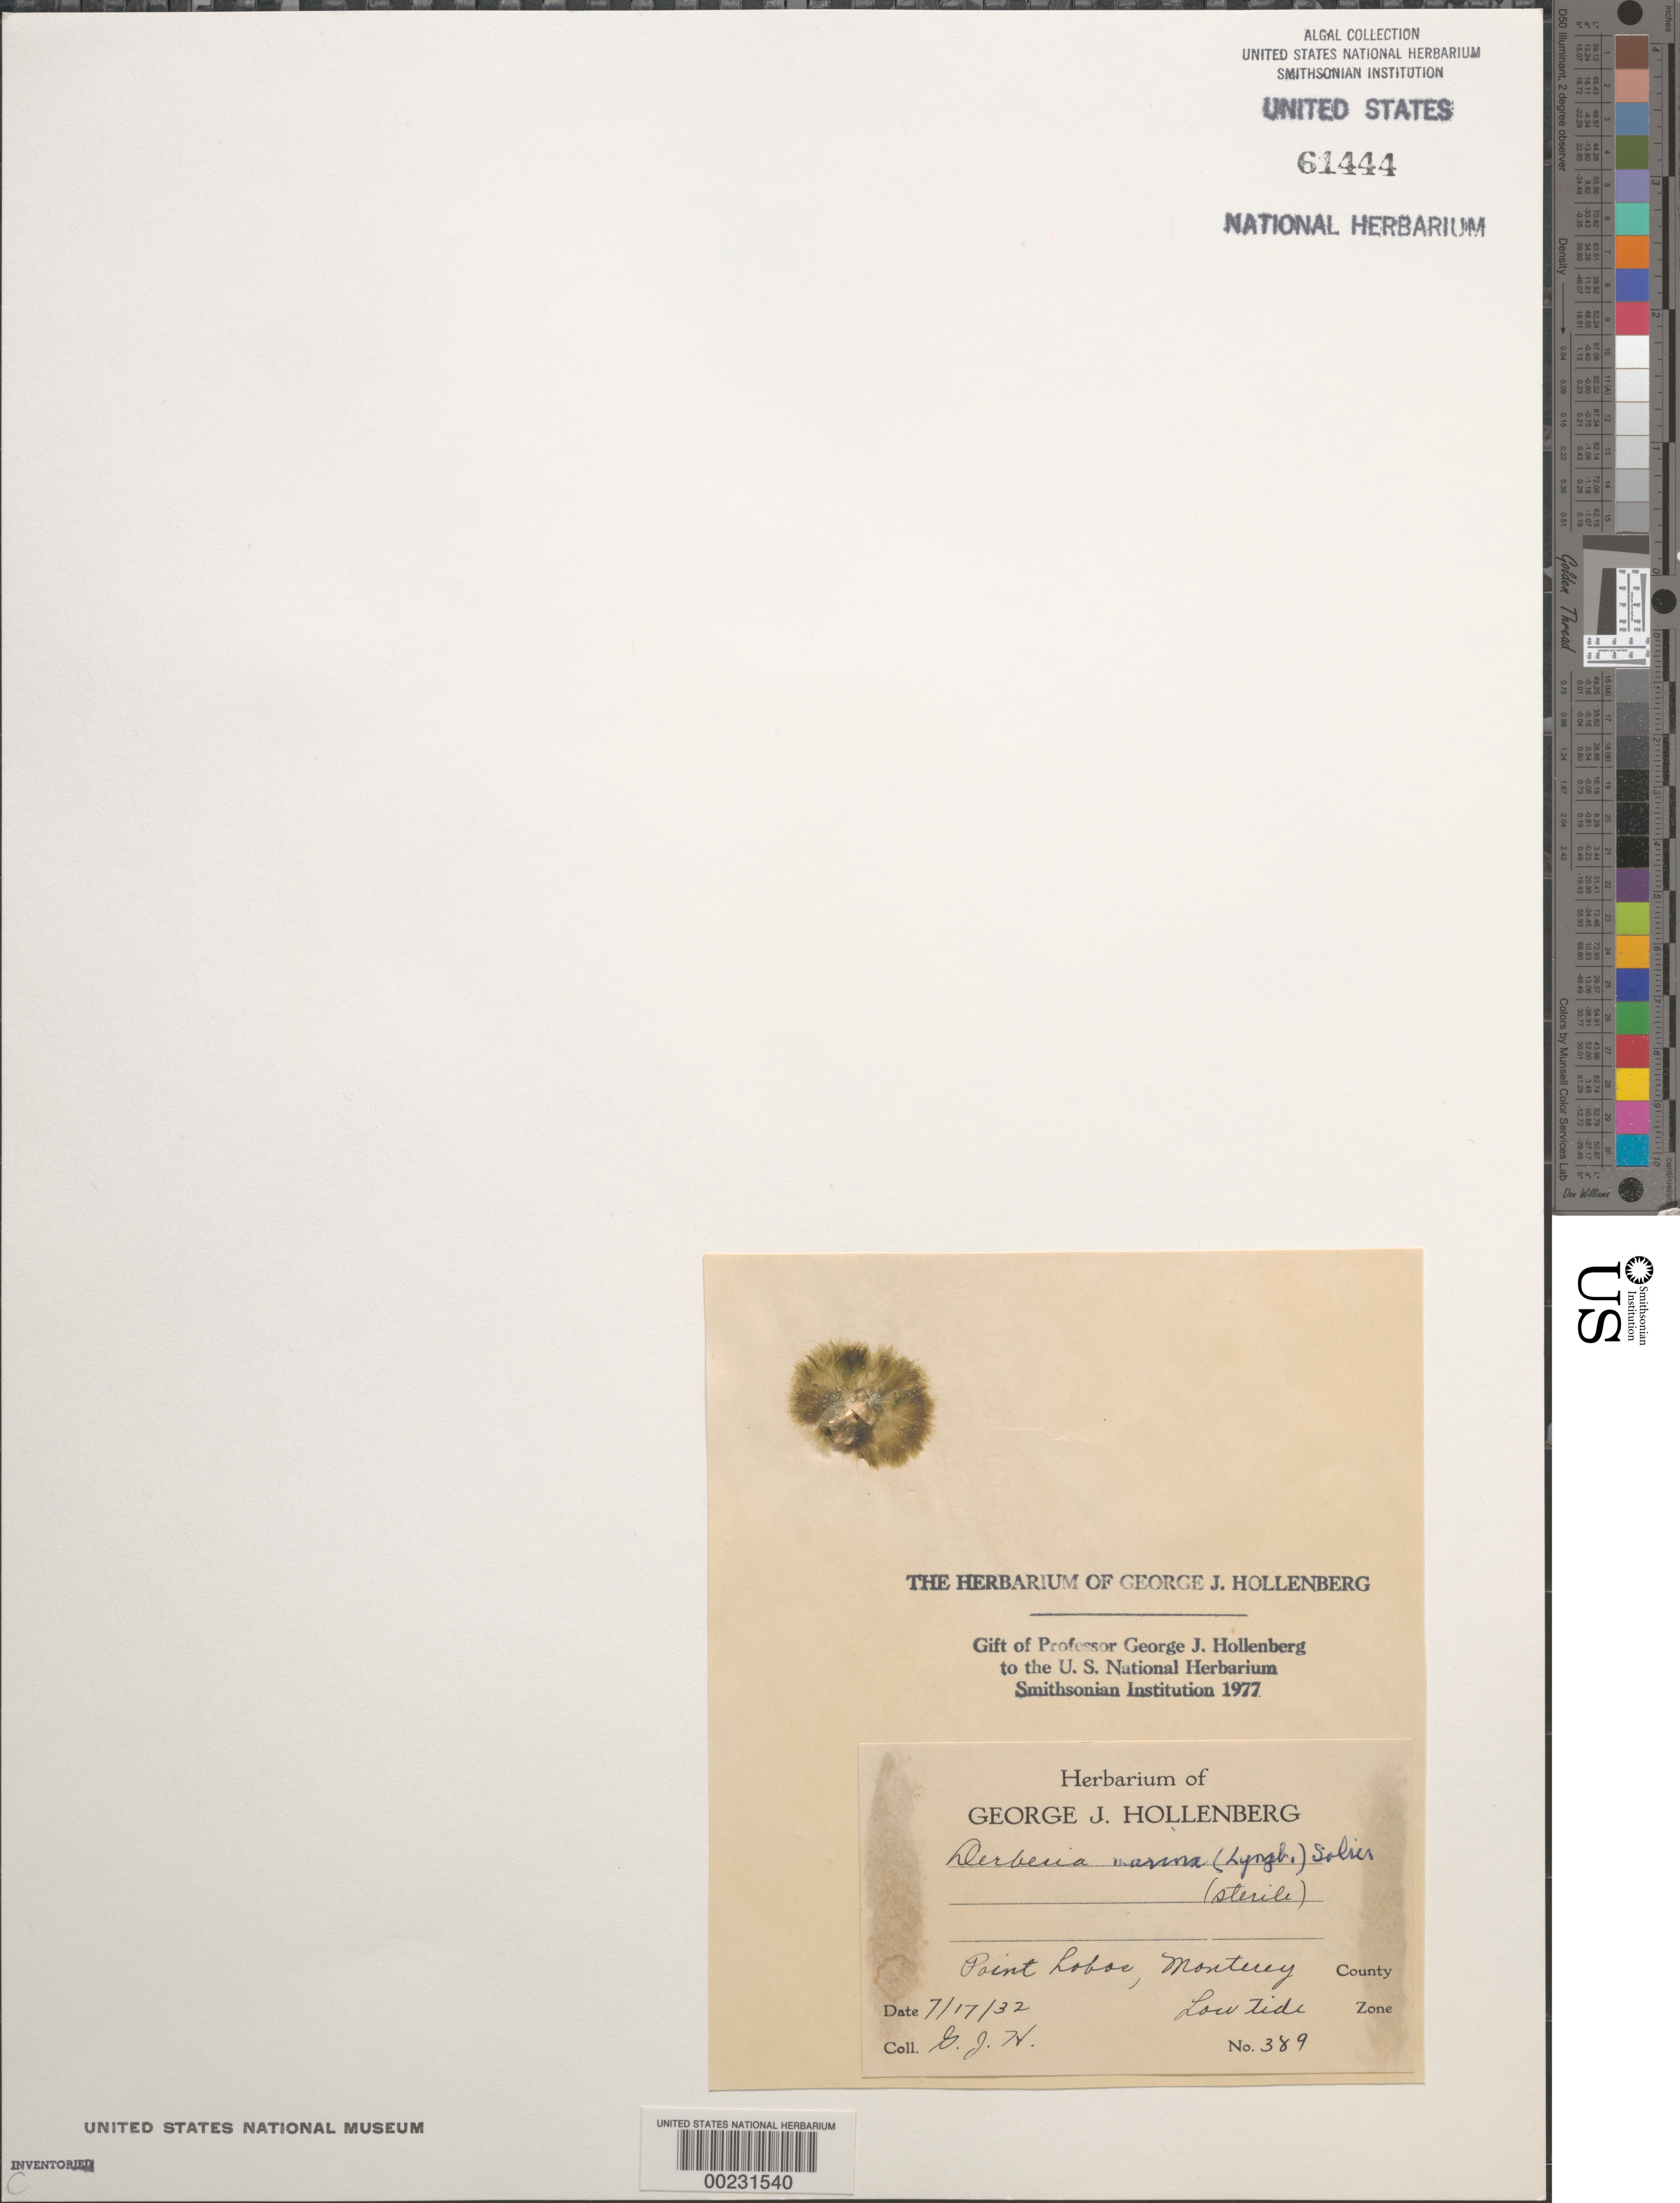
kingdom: Plantae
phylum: Chlorophyta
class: Ulvophyceae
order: Bryopsidales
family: Derbesiaceae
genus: Derbesia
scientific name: Derbesia marina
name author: (Lyngb.) Solier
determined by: Hollenberg, George J.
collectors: G. Hollenberg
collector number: GJH 389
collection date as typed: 17 Jul 1932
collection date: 1932-07-17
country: United States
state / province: California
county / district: Monterey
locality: Point Lobos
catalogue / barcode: US 61444